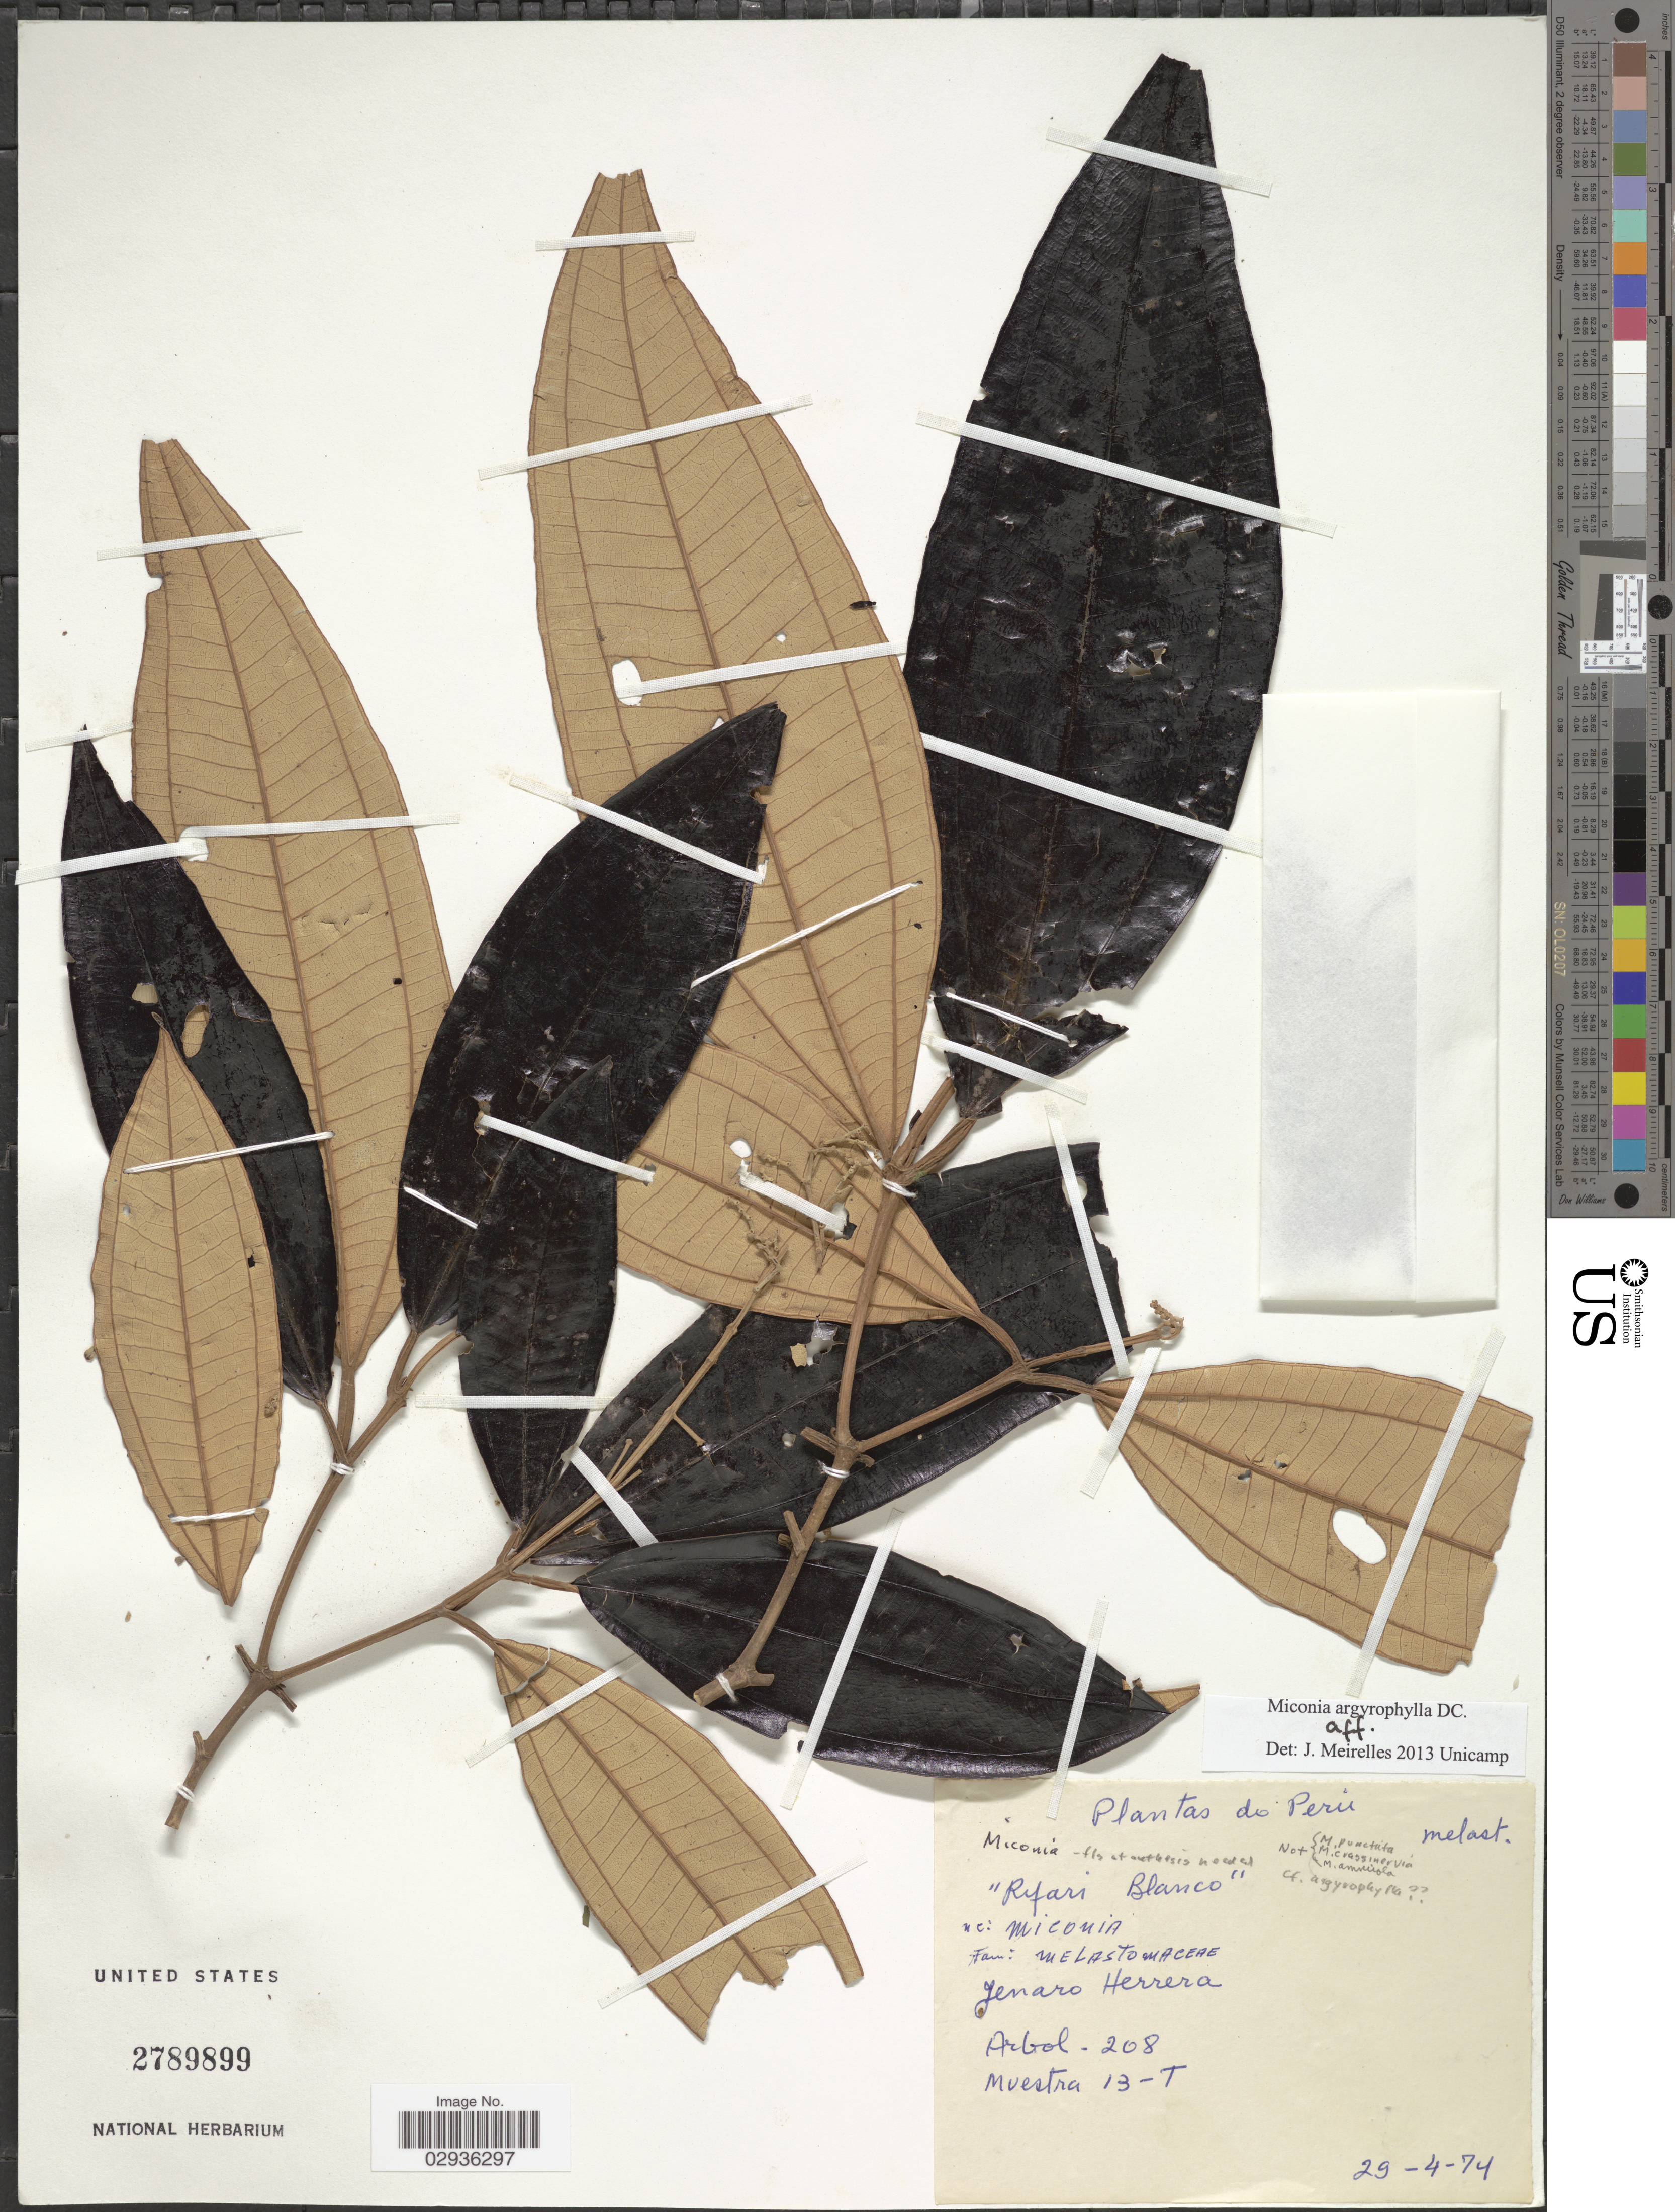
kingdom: Plantae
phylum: Tracheophyta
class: Magnoliopsida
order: Myrtales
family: Melastomataceae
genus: Miconia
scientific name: Miconia argyrophylla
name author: DC.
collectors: J. Herrera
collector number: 208?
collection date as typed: Transcribed d/m/y: 29/4/74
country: Peru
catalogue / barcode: US 2789899